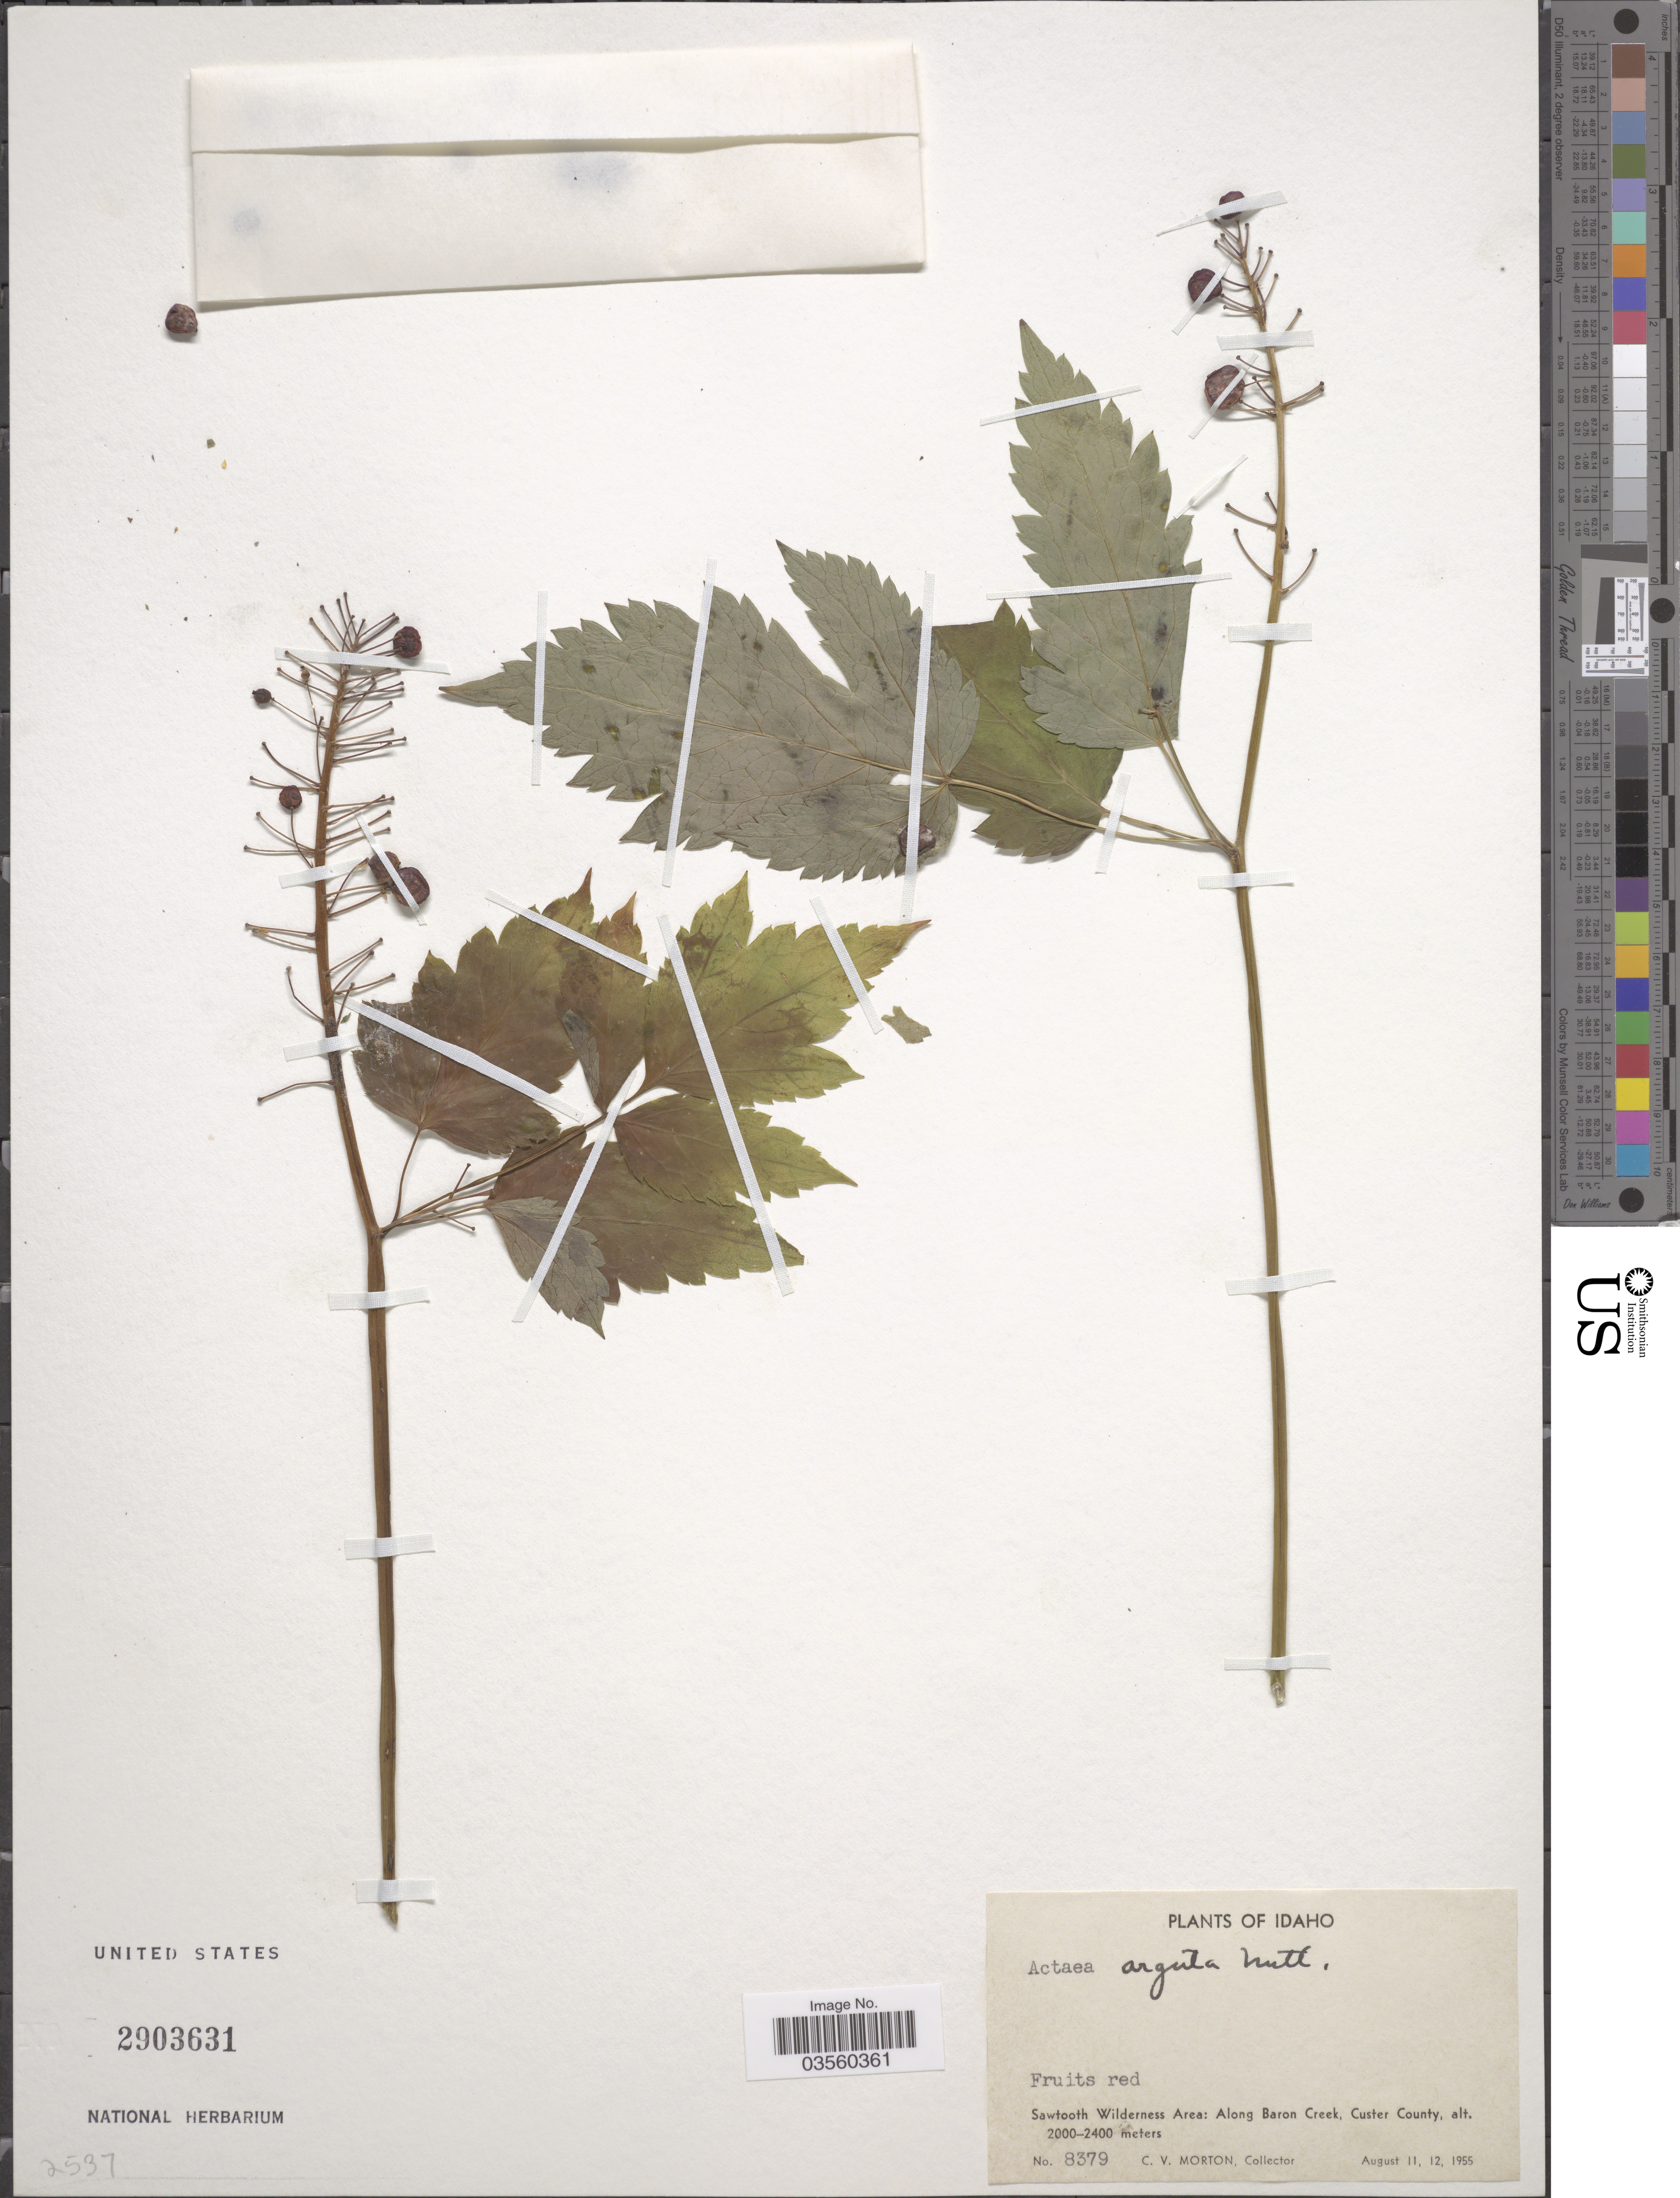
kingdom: Plantae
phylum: Tracheophyta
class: Magnoliopsida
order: Ranunculales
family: Ranunculaceae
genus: Actaea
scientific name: Actaea rubra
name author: (Aiton) Willd.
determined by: Strong, M. T., (US), Smithsonian Institution - National Museum of Natural History (UNITED STATES)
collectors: C. V. Morton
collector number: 8379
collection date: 1955-08-11/1955-08-12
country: United States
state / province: Idaho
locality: Sawtooth Wilderness Area: Along Baron Creek, Custer County.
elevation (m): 2000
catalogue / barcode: US 2903631